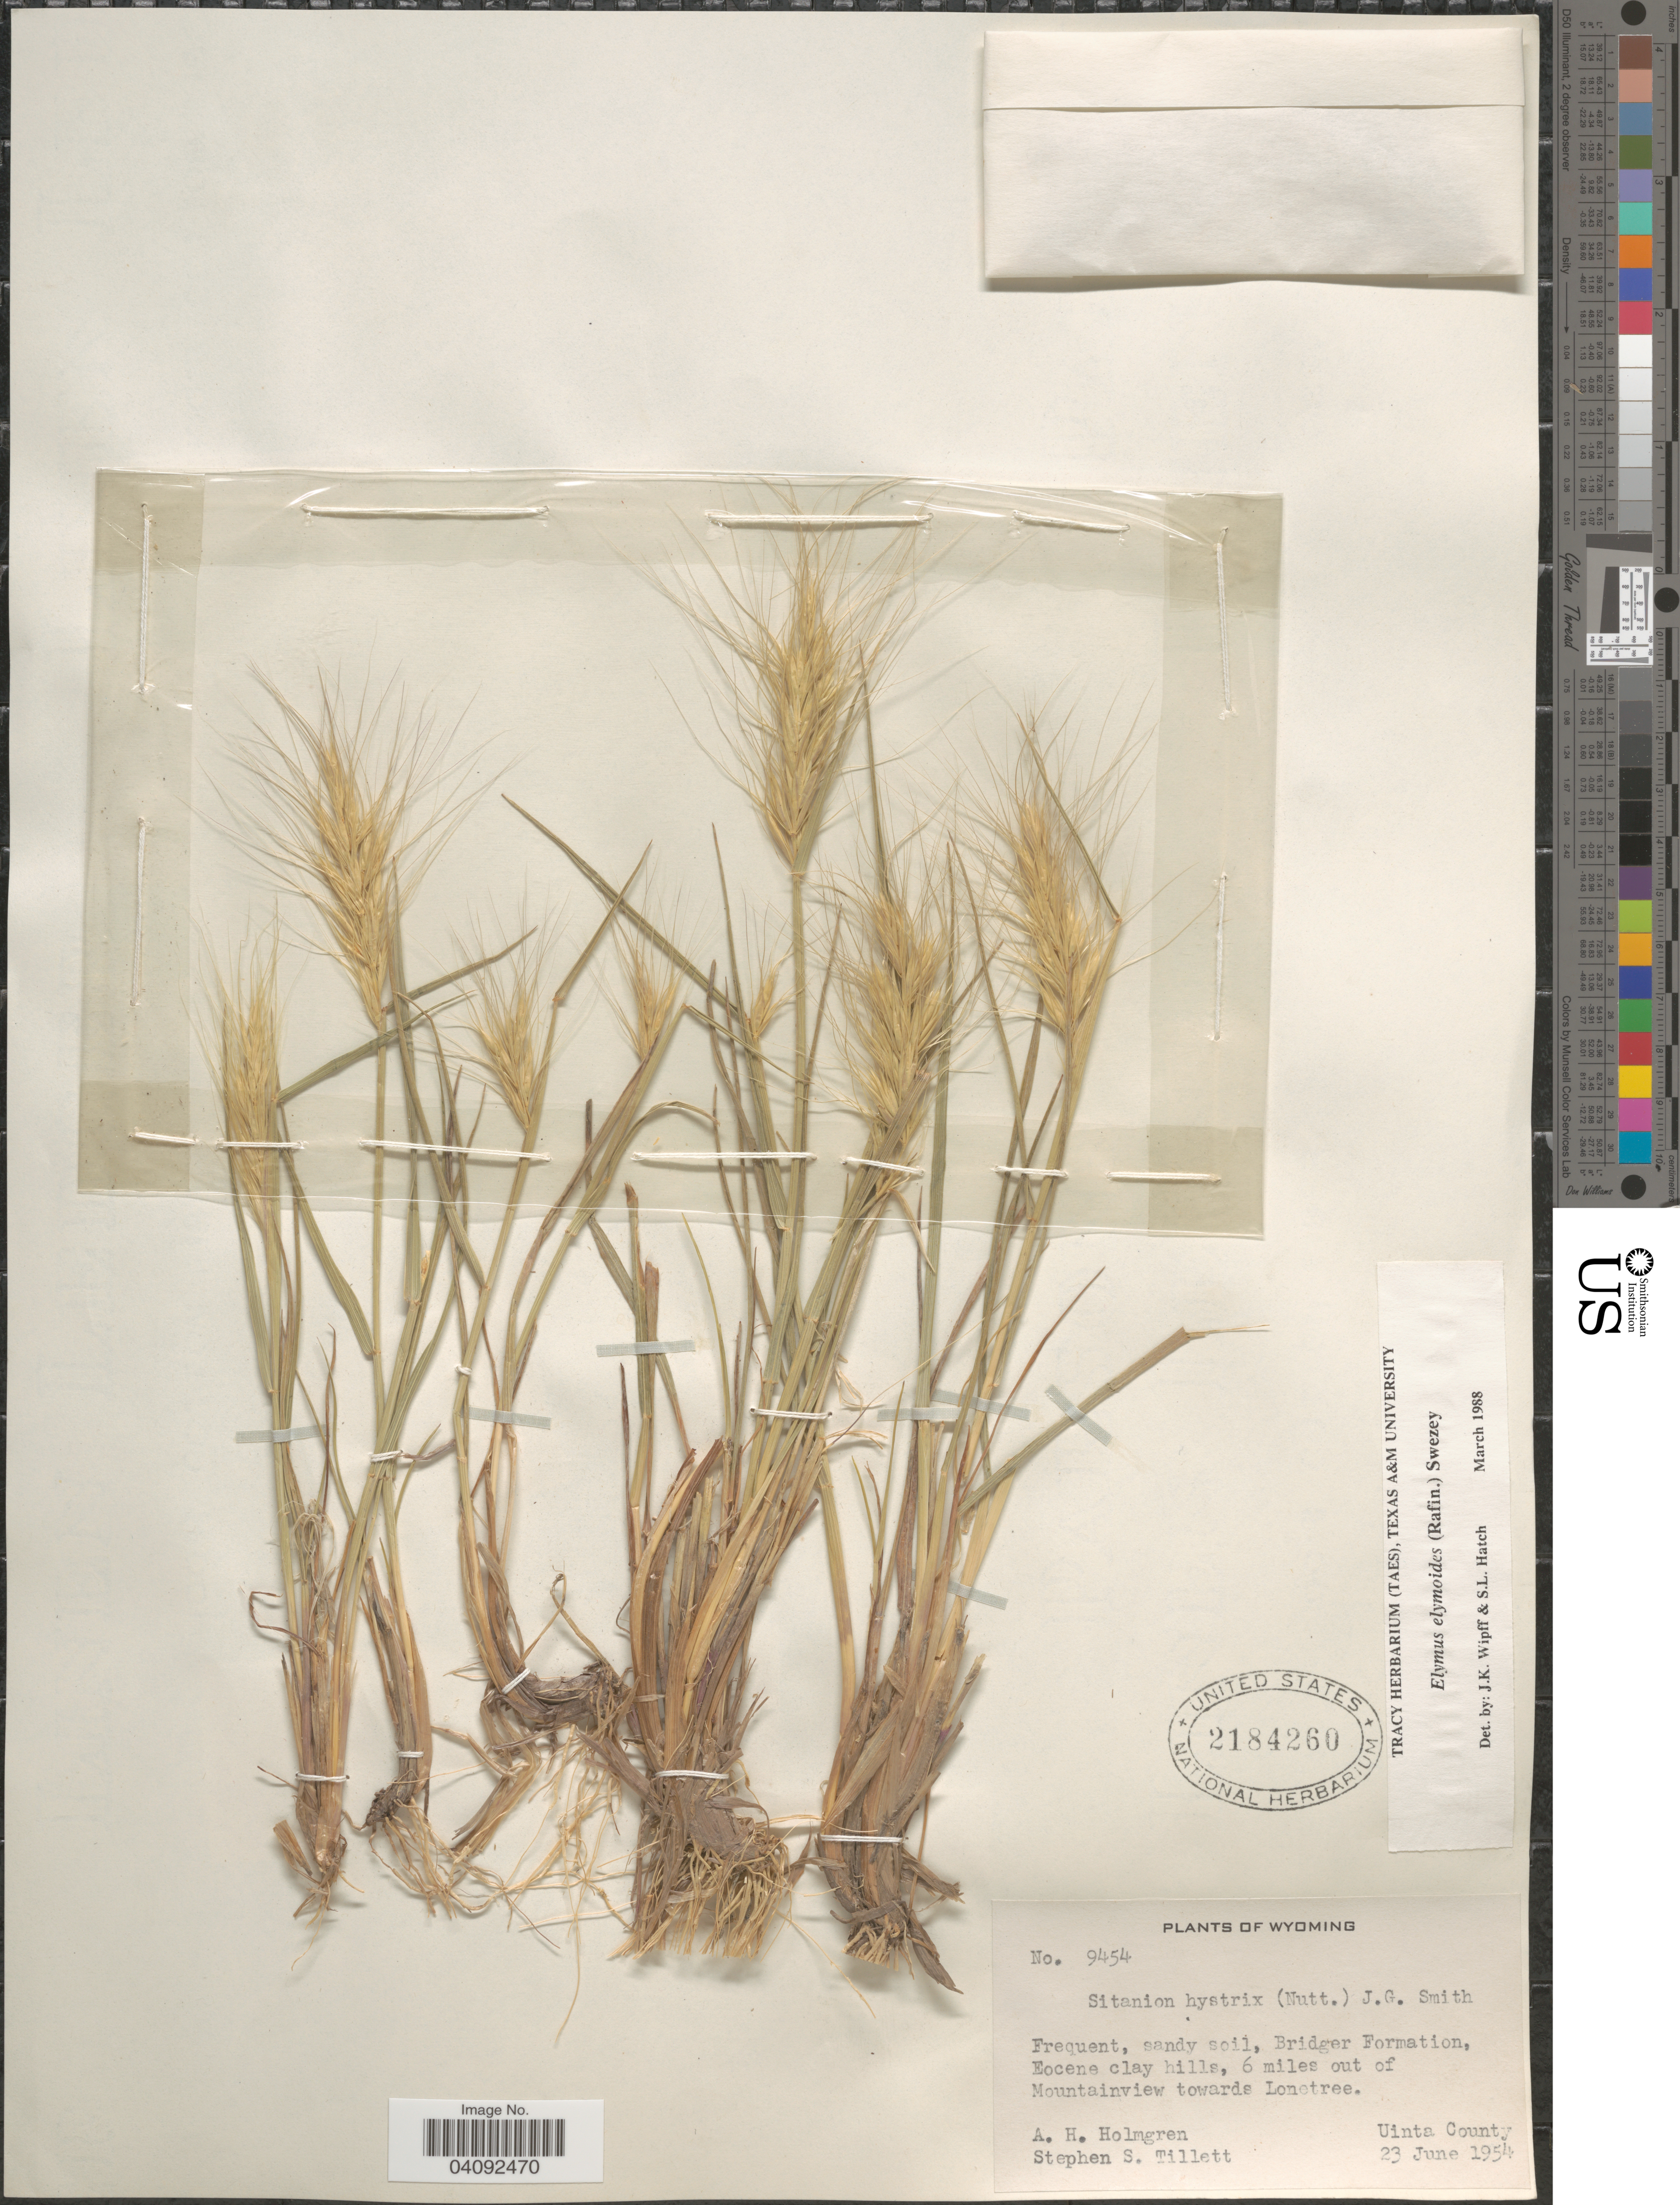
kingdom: Plantae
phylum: Tracheophyta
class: Liliopsida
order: Poales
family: Poaceae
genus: Elymus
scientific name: Elymus elymoides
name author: (Raf.) Swezey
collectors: A. H. Holmgren & S. S. Tillett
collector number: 9454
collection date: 1954-06-23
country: United States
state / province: Wyoming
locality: Frequent, sandy soil, Bridger Formation, Eocene clay hills, 6 miles out of Mountainview towards Lonetree. Uinta County.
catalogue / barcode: US 2184260